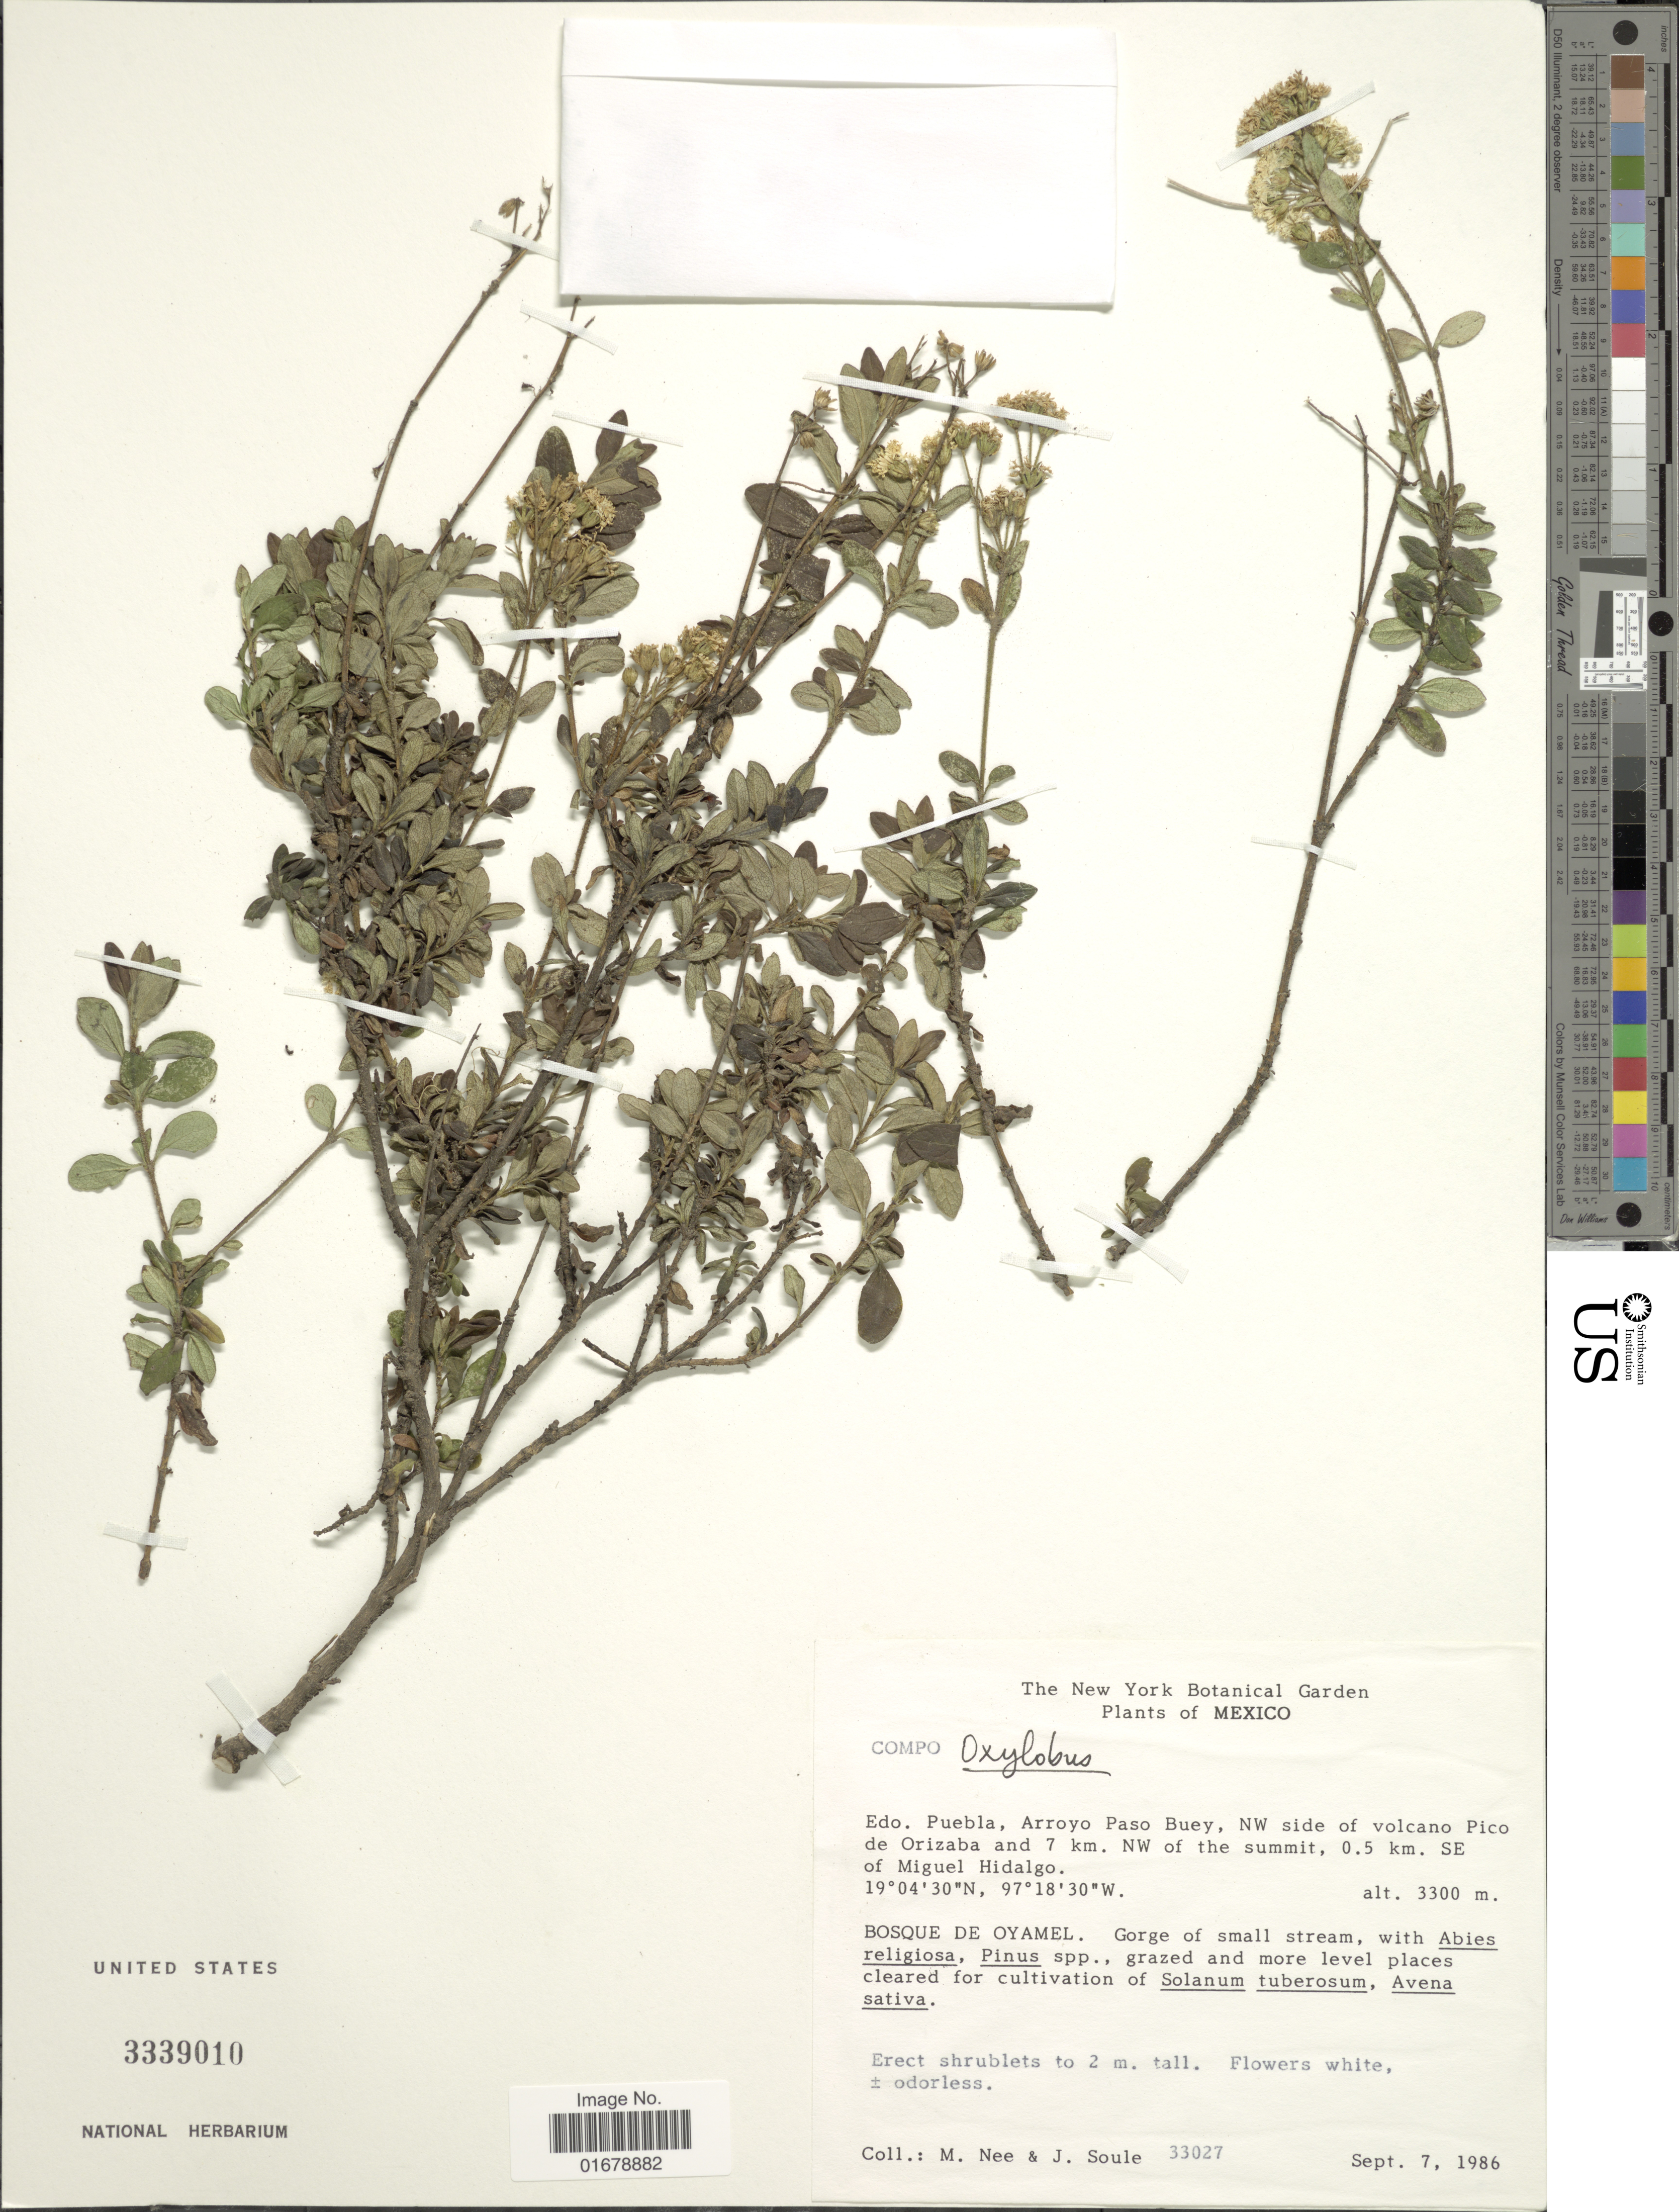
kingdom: Plantae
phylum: Tracheophyta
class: Magnoliopsida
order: Asterales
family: Asteraceae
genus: Oxylobus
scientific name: Oxylobus arbutifolius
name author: (Kunth) A. Gray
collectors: M. Nee & J. Soule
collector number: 33027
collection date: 1986-09-07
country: Mexico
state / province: Puebla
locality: Mexico. Edo. Puebla, Arroyo Paso Buey, NW side of volcano Pico de Orizaba and 7 km. NW of the summit, 0.5 km. SE of Miguel Hidalgo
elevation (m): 3300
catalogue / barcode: US 3339010